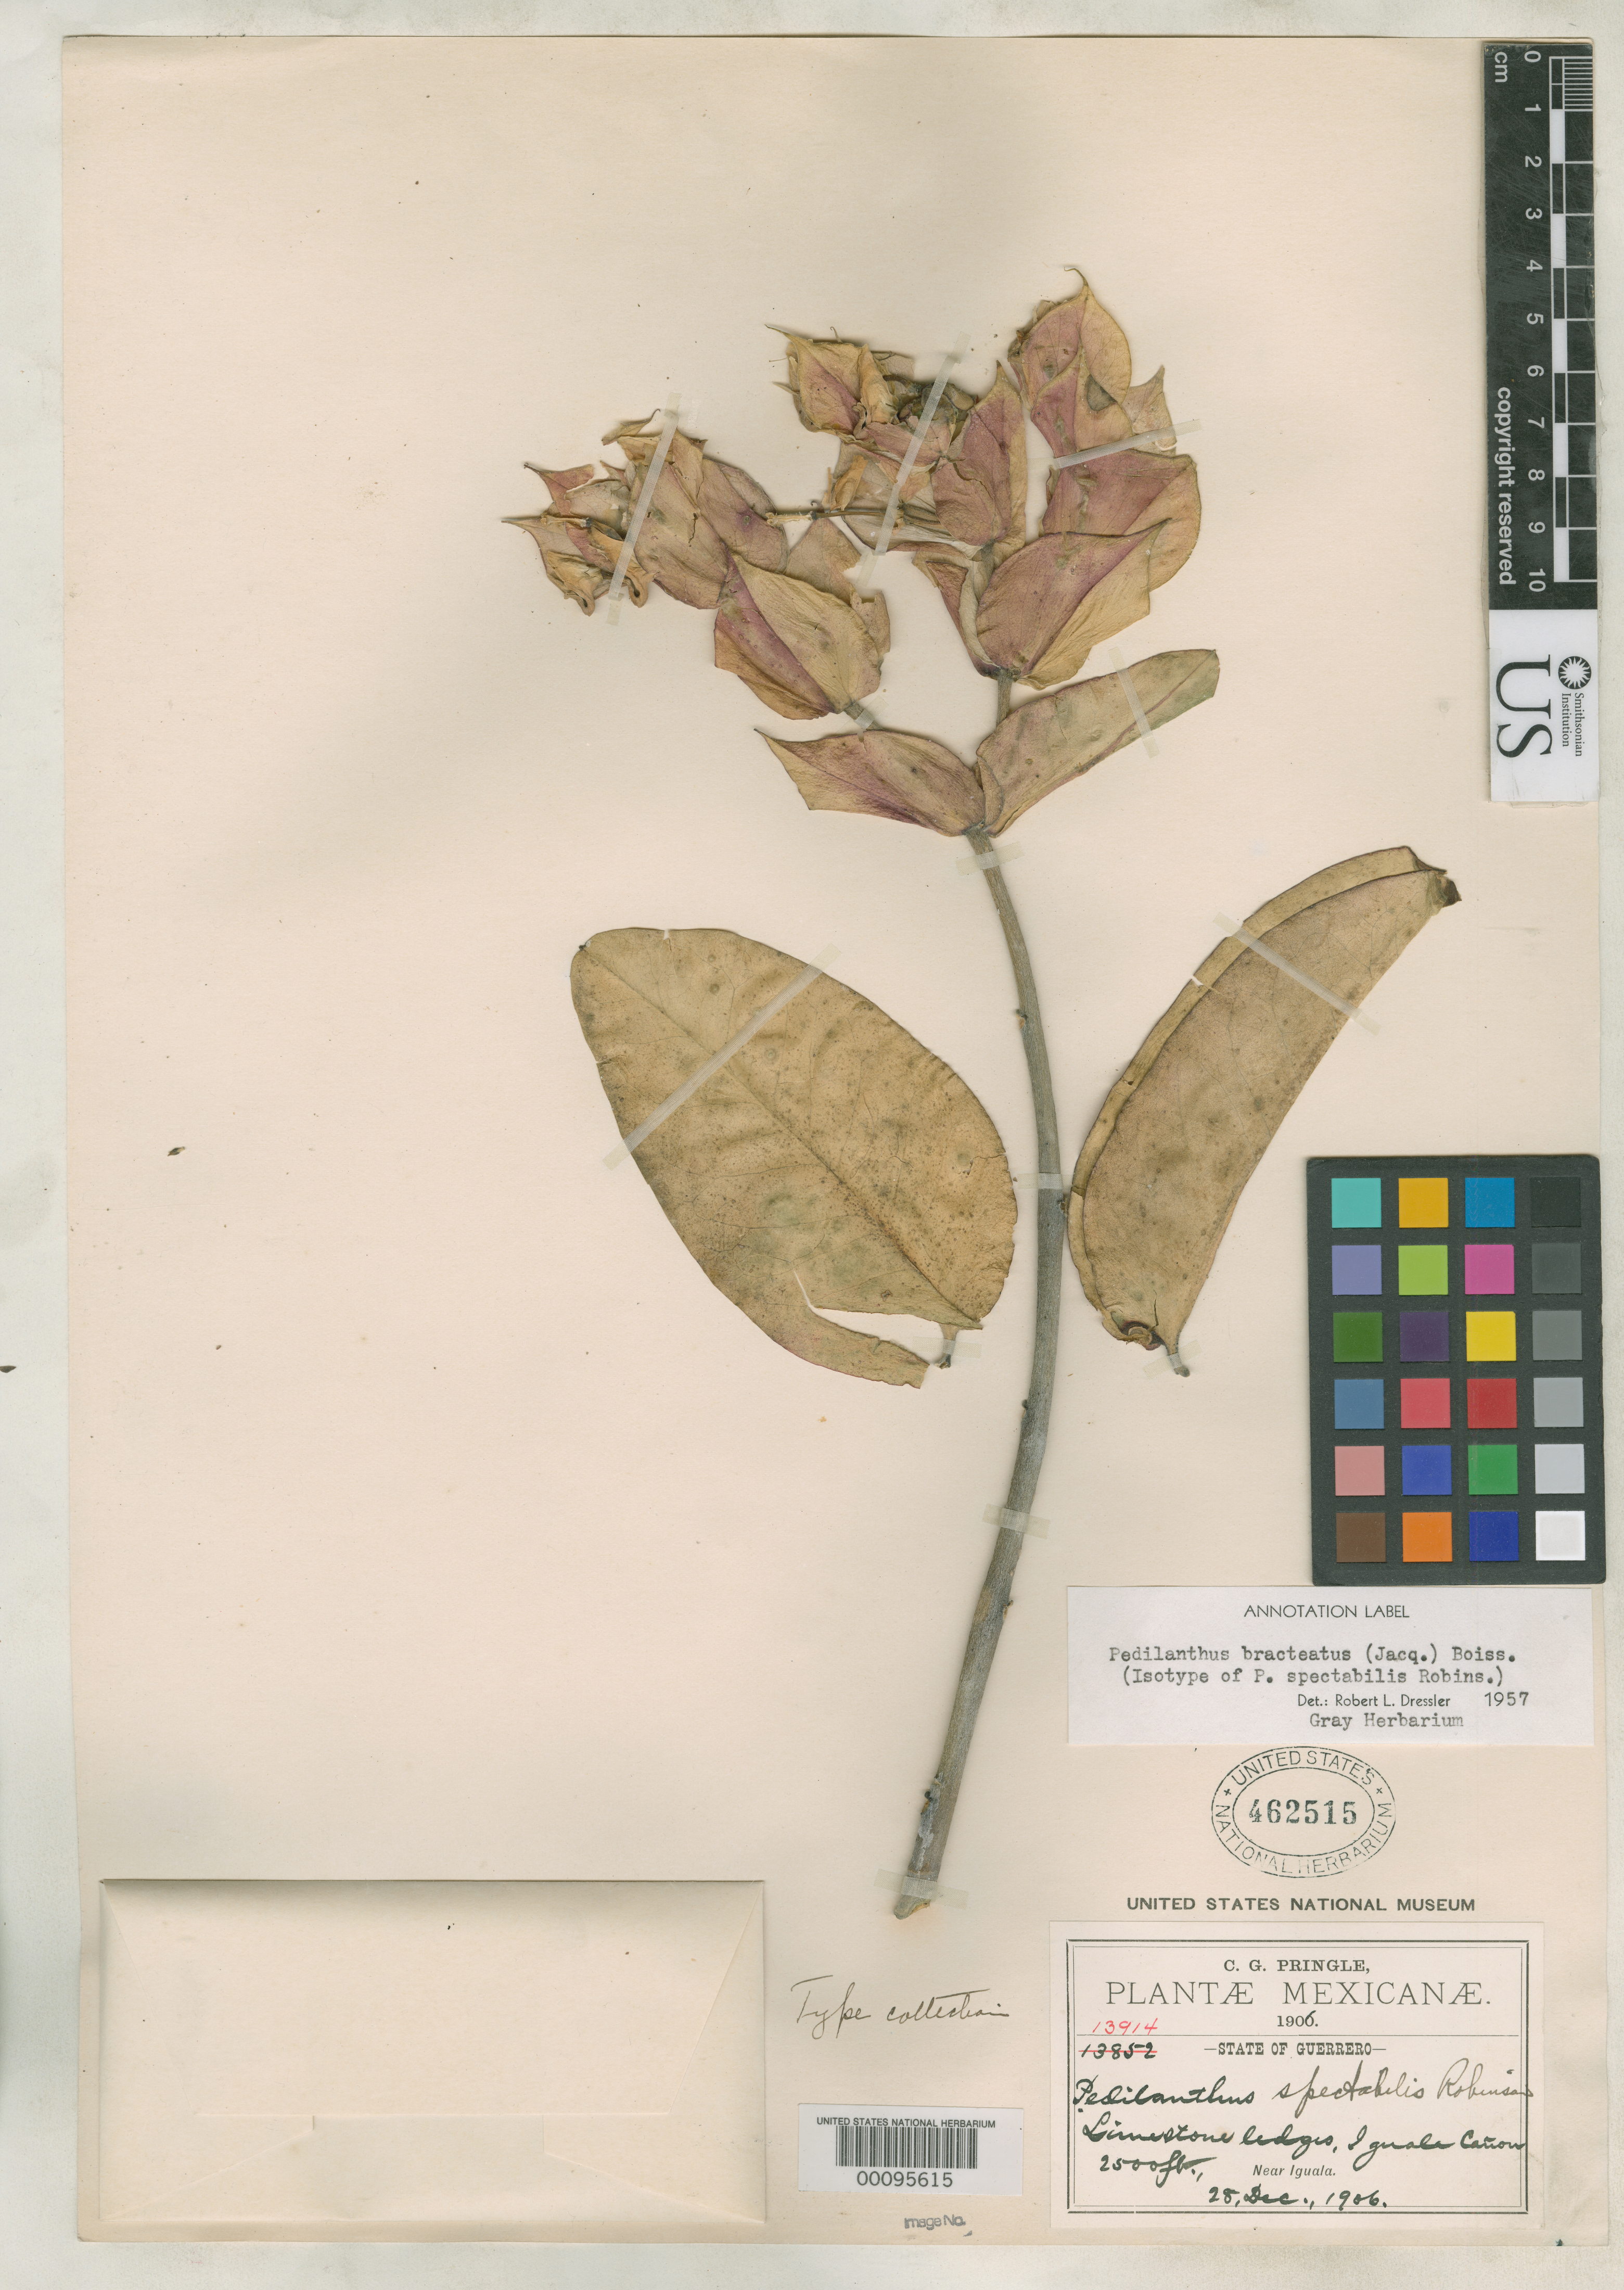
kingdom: Plantae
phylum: Tracheophyta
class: Magnoliopsida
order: Malpighiales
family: Euphorbiaceae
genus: Pedilanthus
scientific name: Pedilanthus spectabilis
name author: B.L. Rob.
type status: Isotype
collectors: C. G. Pringle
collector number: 13914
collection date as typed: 28 Dec 1906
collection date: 1906-12-28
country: Mexico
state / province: Guerrero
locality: Iguala Canyon, near Iguala.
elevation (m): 760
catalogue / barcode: US 462515